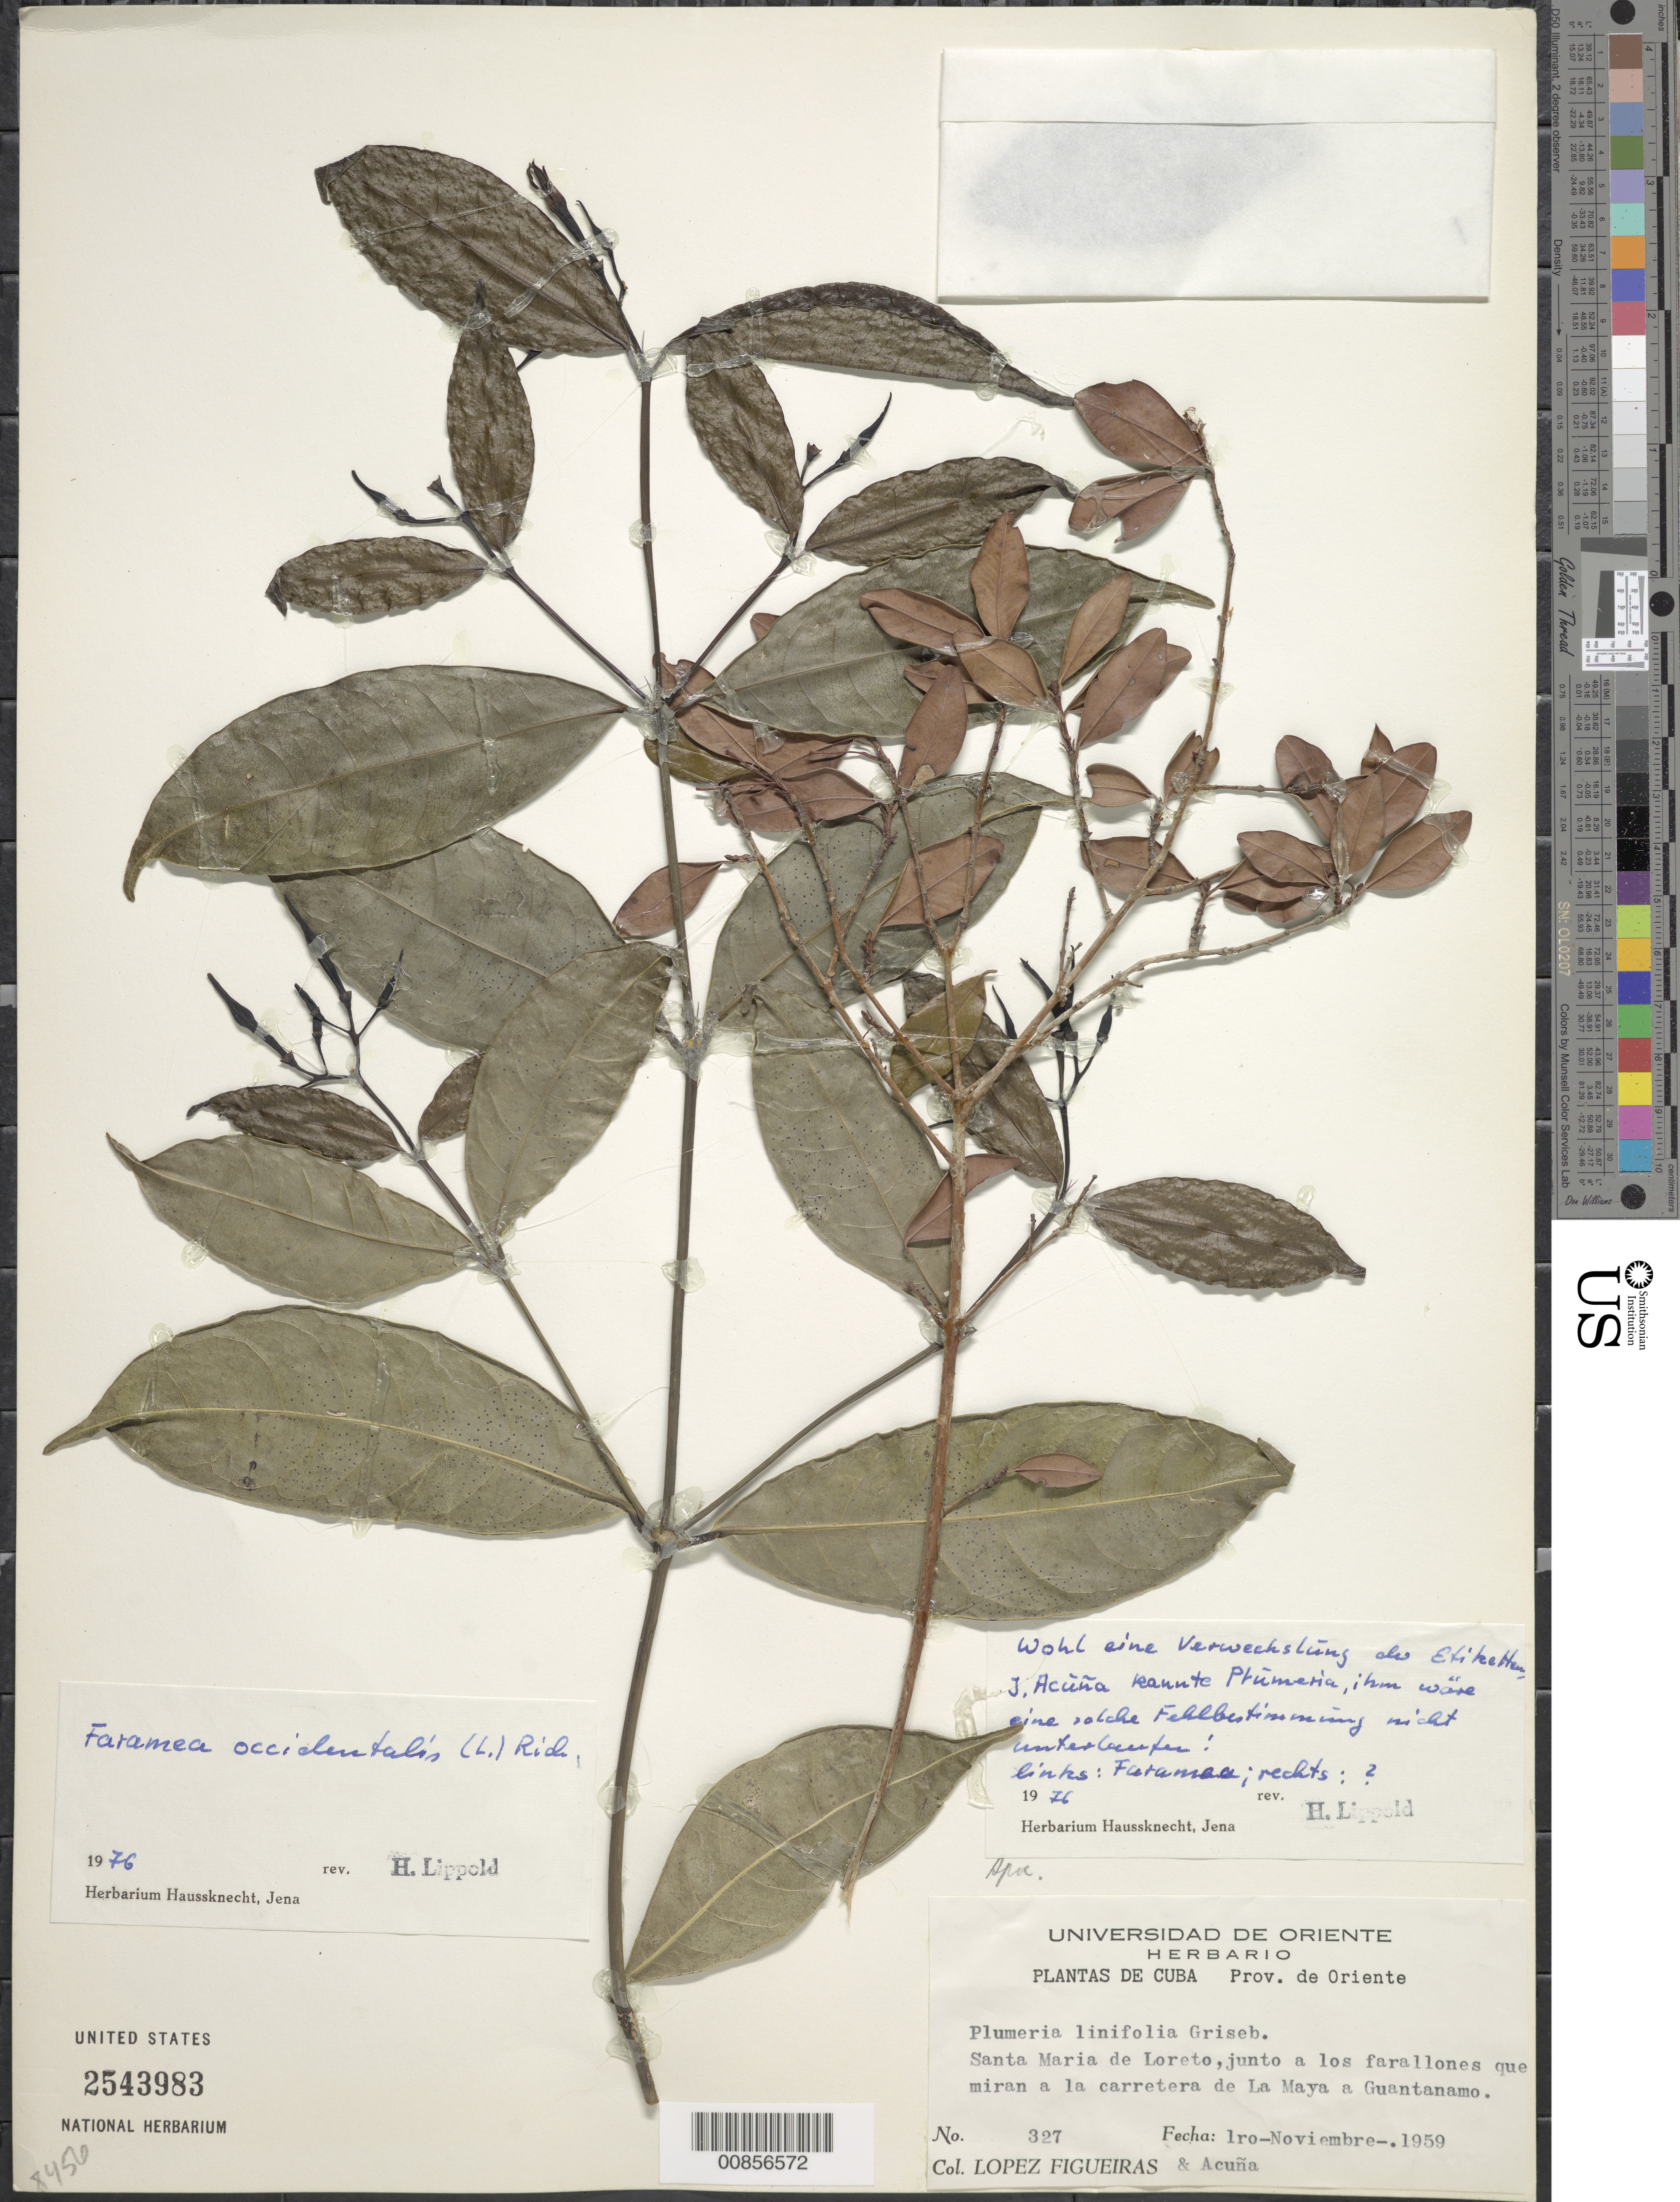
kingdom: Plantae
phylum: Tracheophyta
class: Magnoliopsida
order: Gentianales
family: Rubiaceae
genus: Faramea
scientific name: Faramea occidentalis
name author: (L.) A. Rich.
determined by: Lippold, Hans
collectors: M. López Figueiras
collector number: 327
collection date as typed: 01 Nov 1959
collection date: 1959-11-01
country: Cuba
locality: Santa Maria de Loreto, la carretera de La Maya a Guantanamo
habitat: Junto a los farallones que miran a la carretera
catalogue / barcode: US 2543983